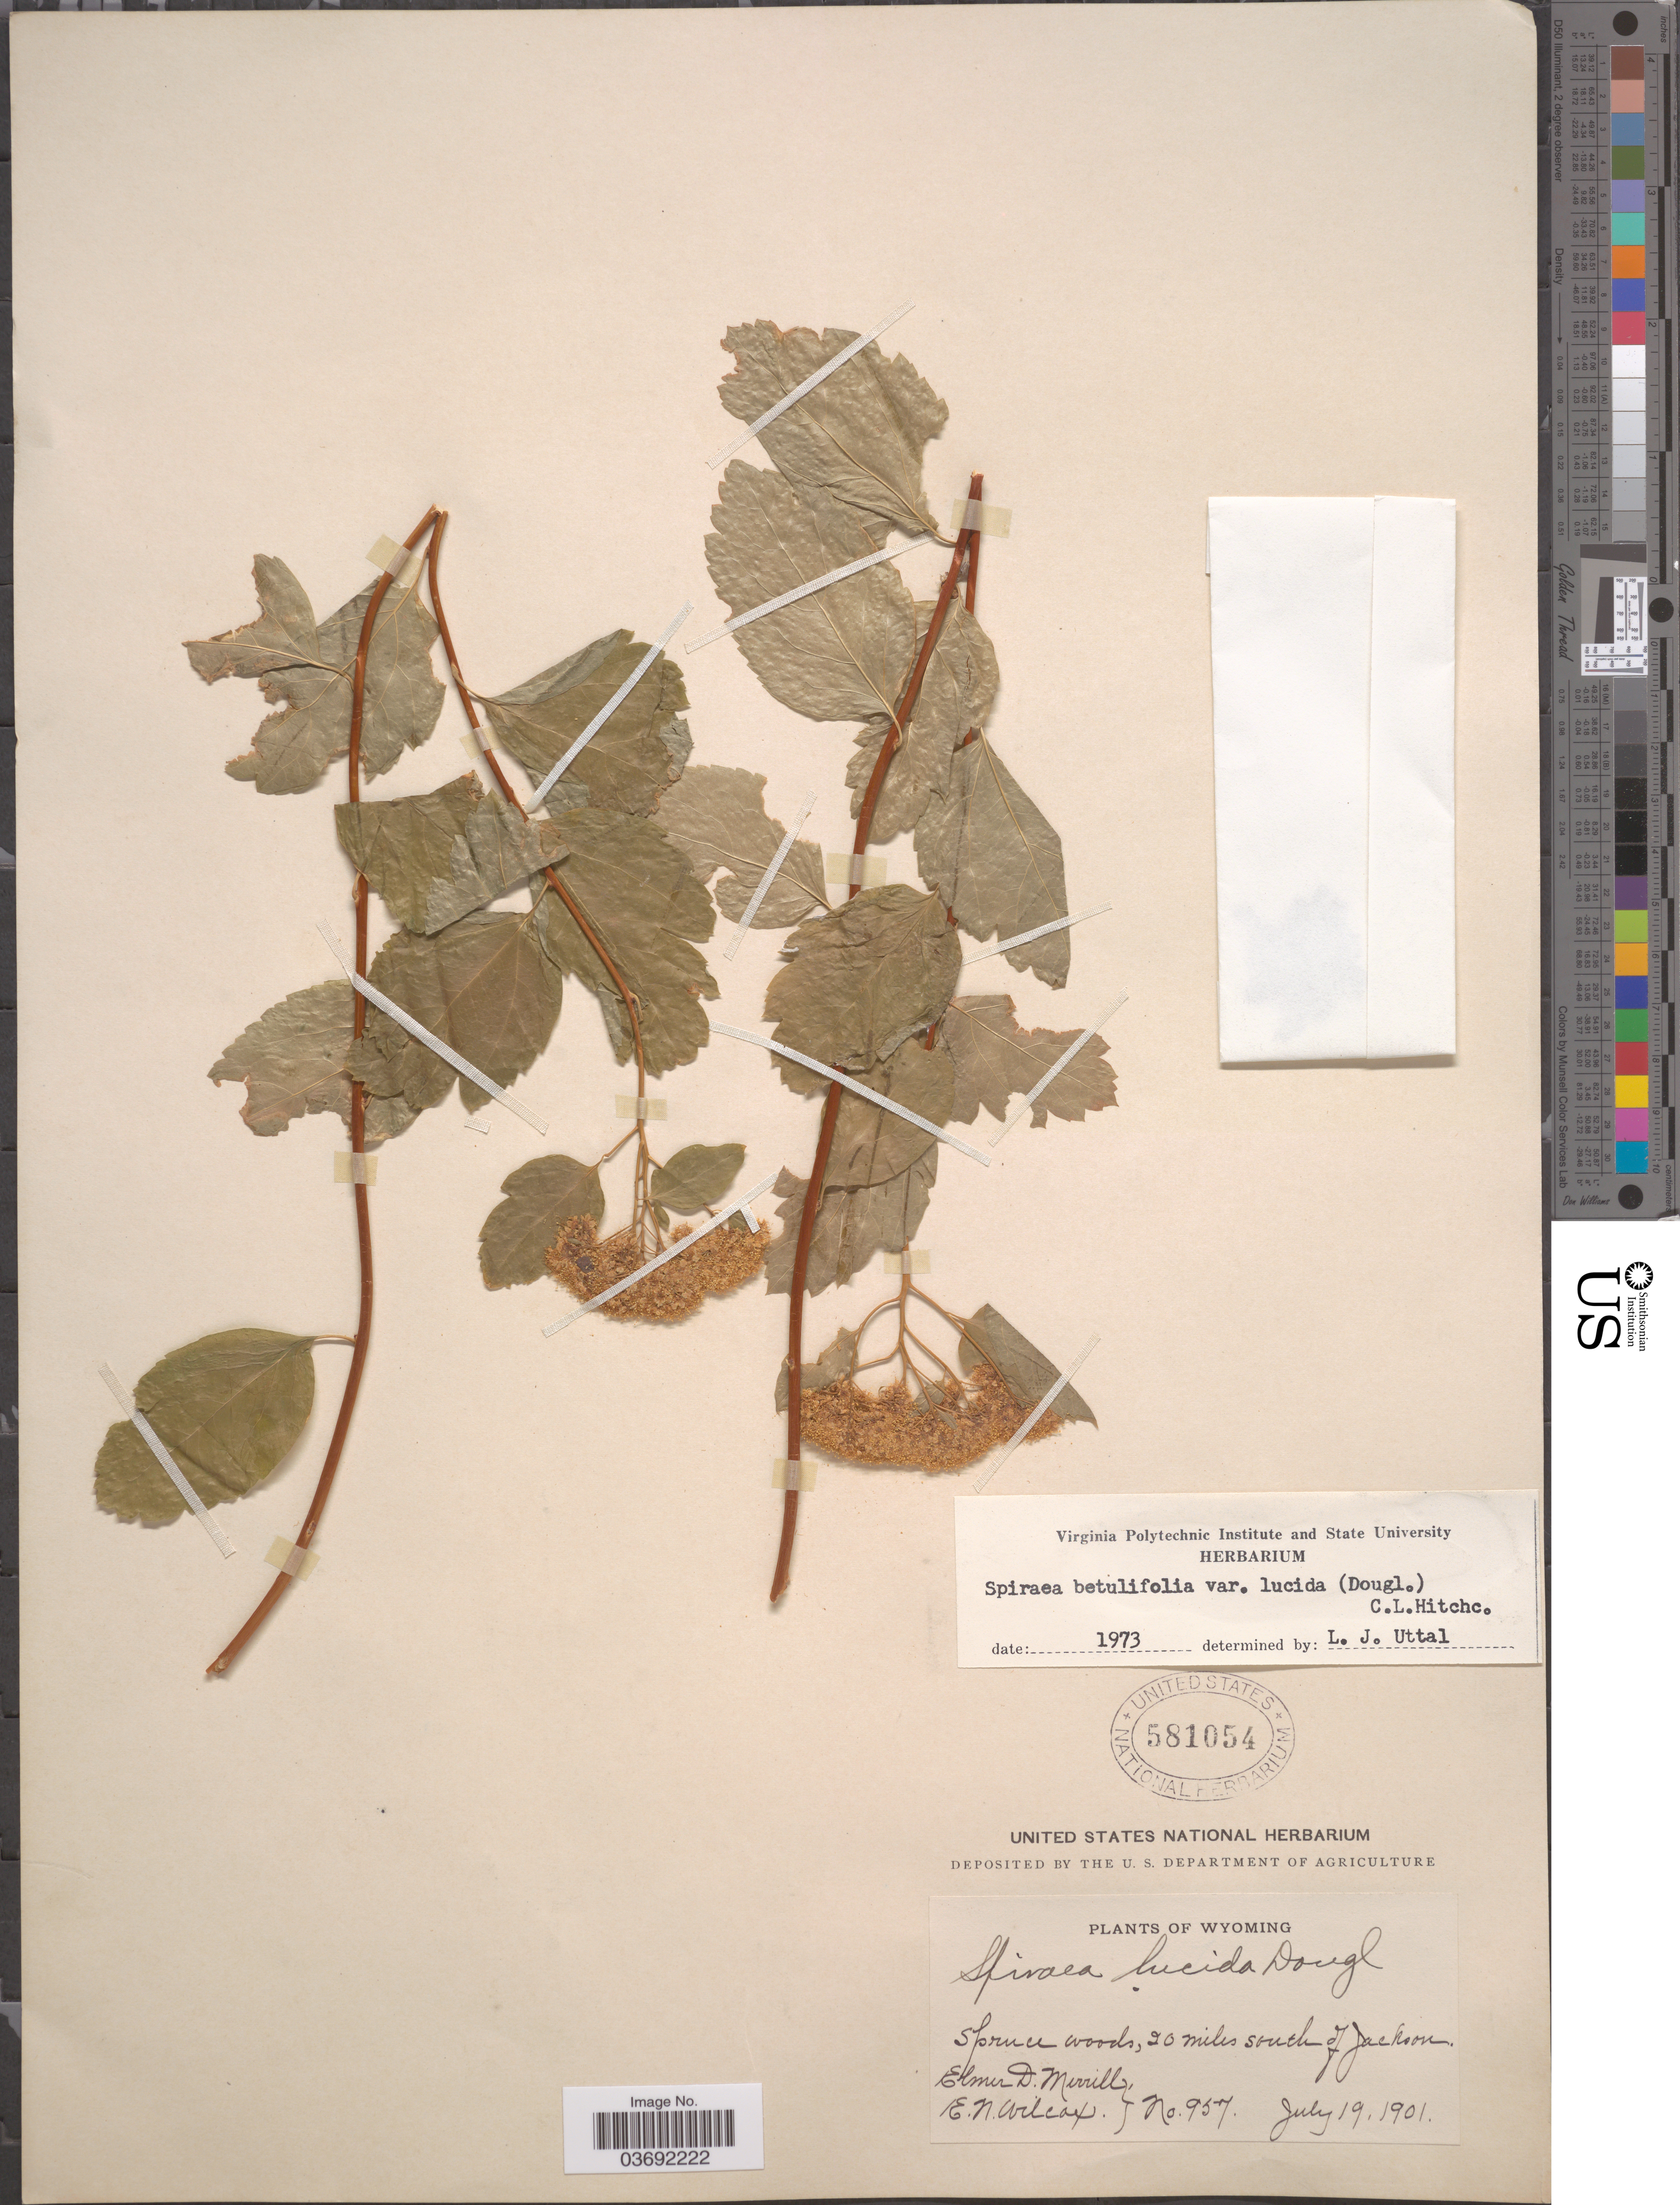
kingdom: Plantae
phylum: Tracheophyta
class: Magnoliopsida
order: Rosales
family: Rosaceae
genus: Spiraea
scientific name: Spiraea betulifolia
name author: Pall.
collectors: E. D. Merrill & E. Wilcox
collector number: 957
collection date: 1901-07-19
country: United States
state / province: Wyoming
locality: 20 miles south of Jackson.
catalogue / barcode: US 581054